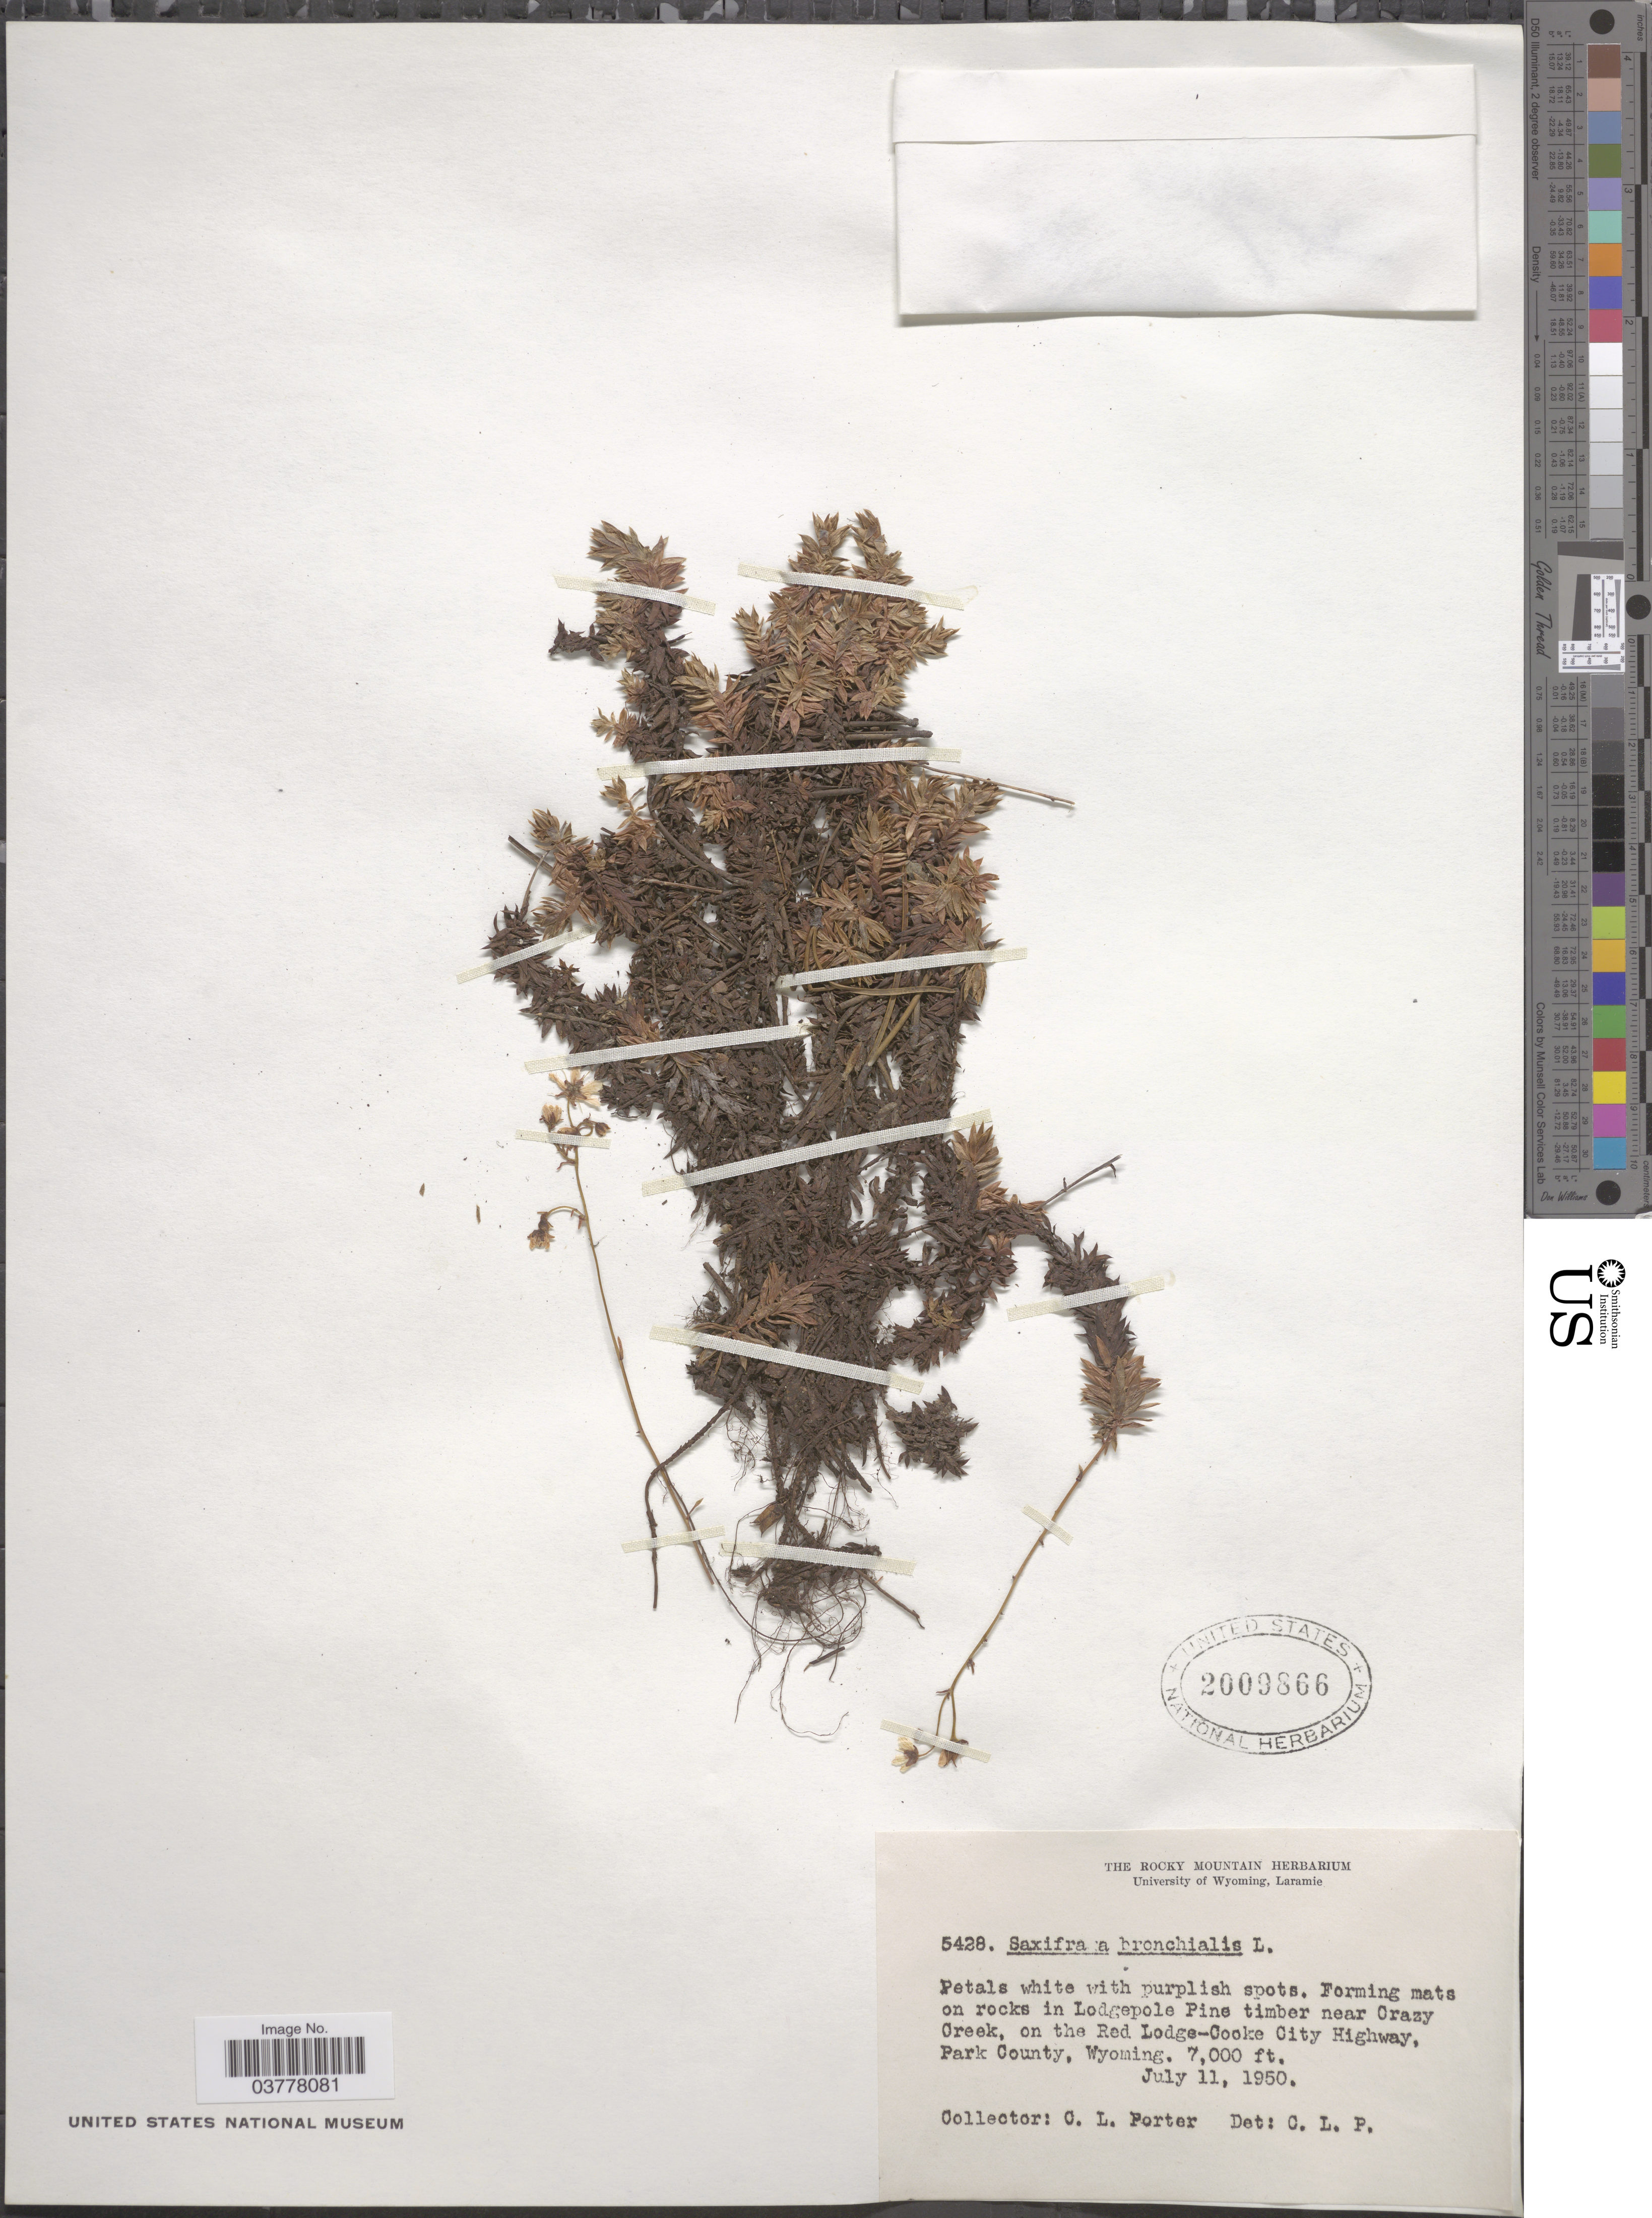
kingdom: Plantae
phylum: Tracheophyta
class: Magnoliopsida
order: Saxifragales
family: Saxifragaceae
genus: Saxifraga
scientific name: Saxifraga bronchialis subsp. austromontana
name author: (Wiegand) Piper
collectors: C. L. Porter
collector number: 5428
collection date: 1950-07-11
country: United States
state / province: Wyoming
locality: On rocks in Lodgepole Pine timber near Crazy Creek, on the Red Lodge-Cooke City Highway, Park County.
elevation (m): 2134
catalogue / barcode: US 2009866